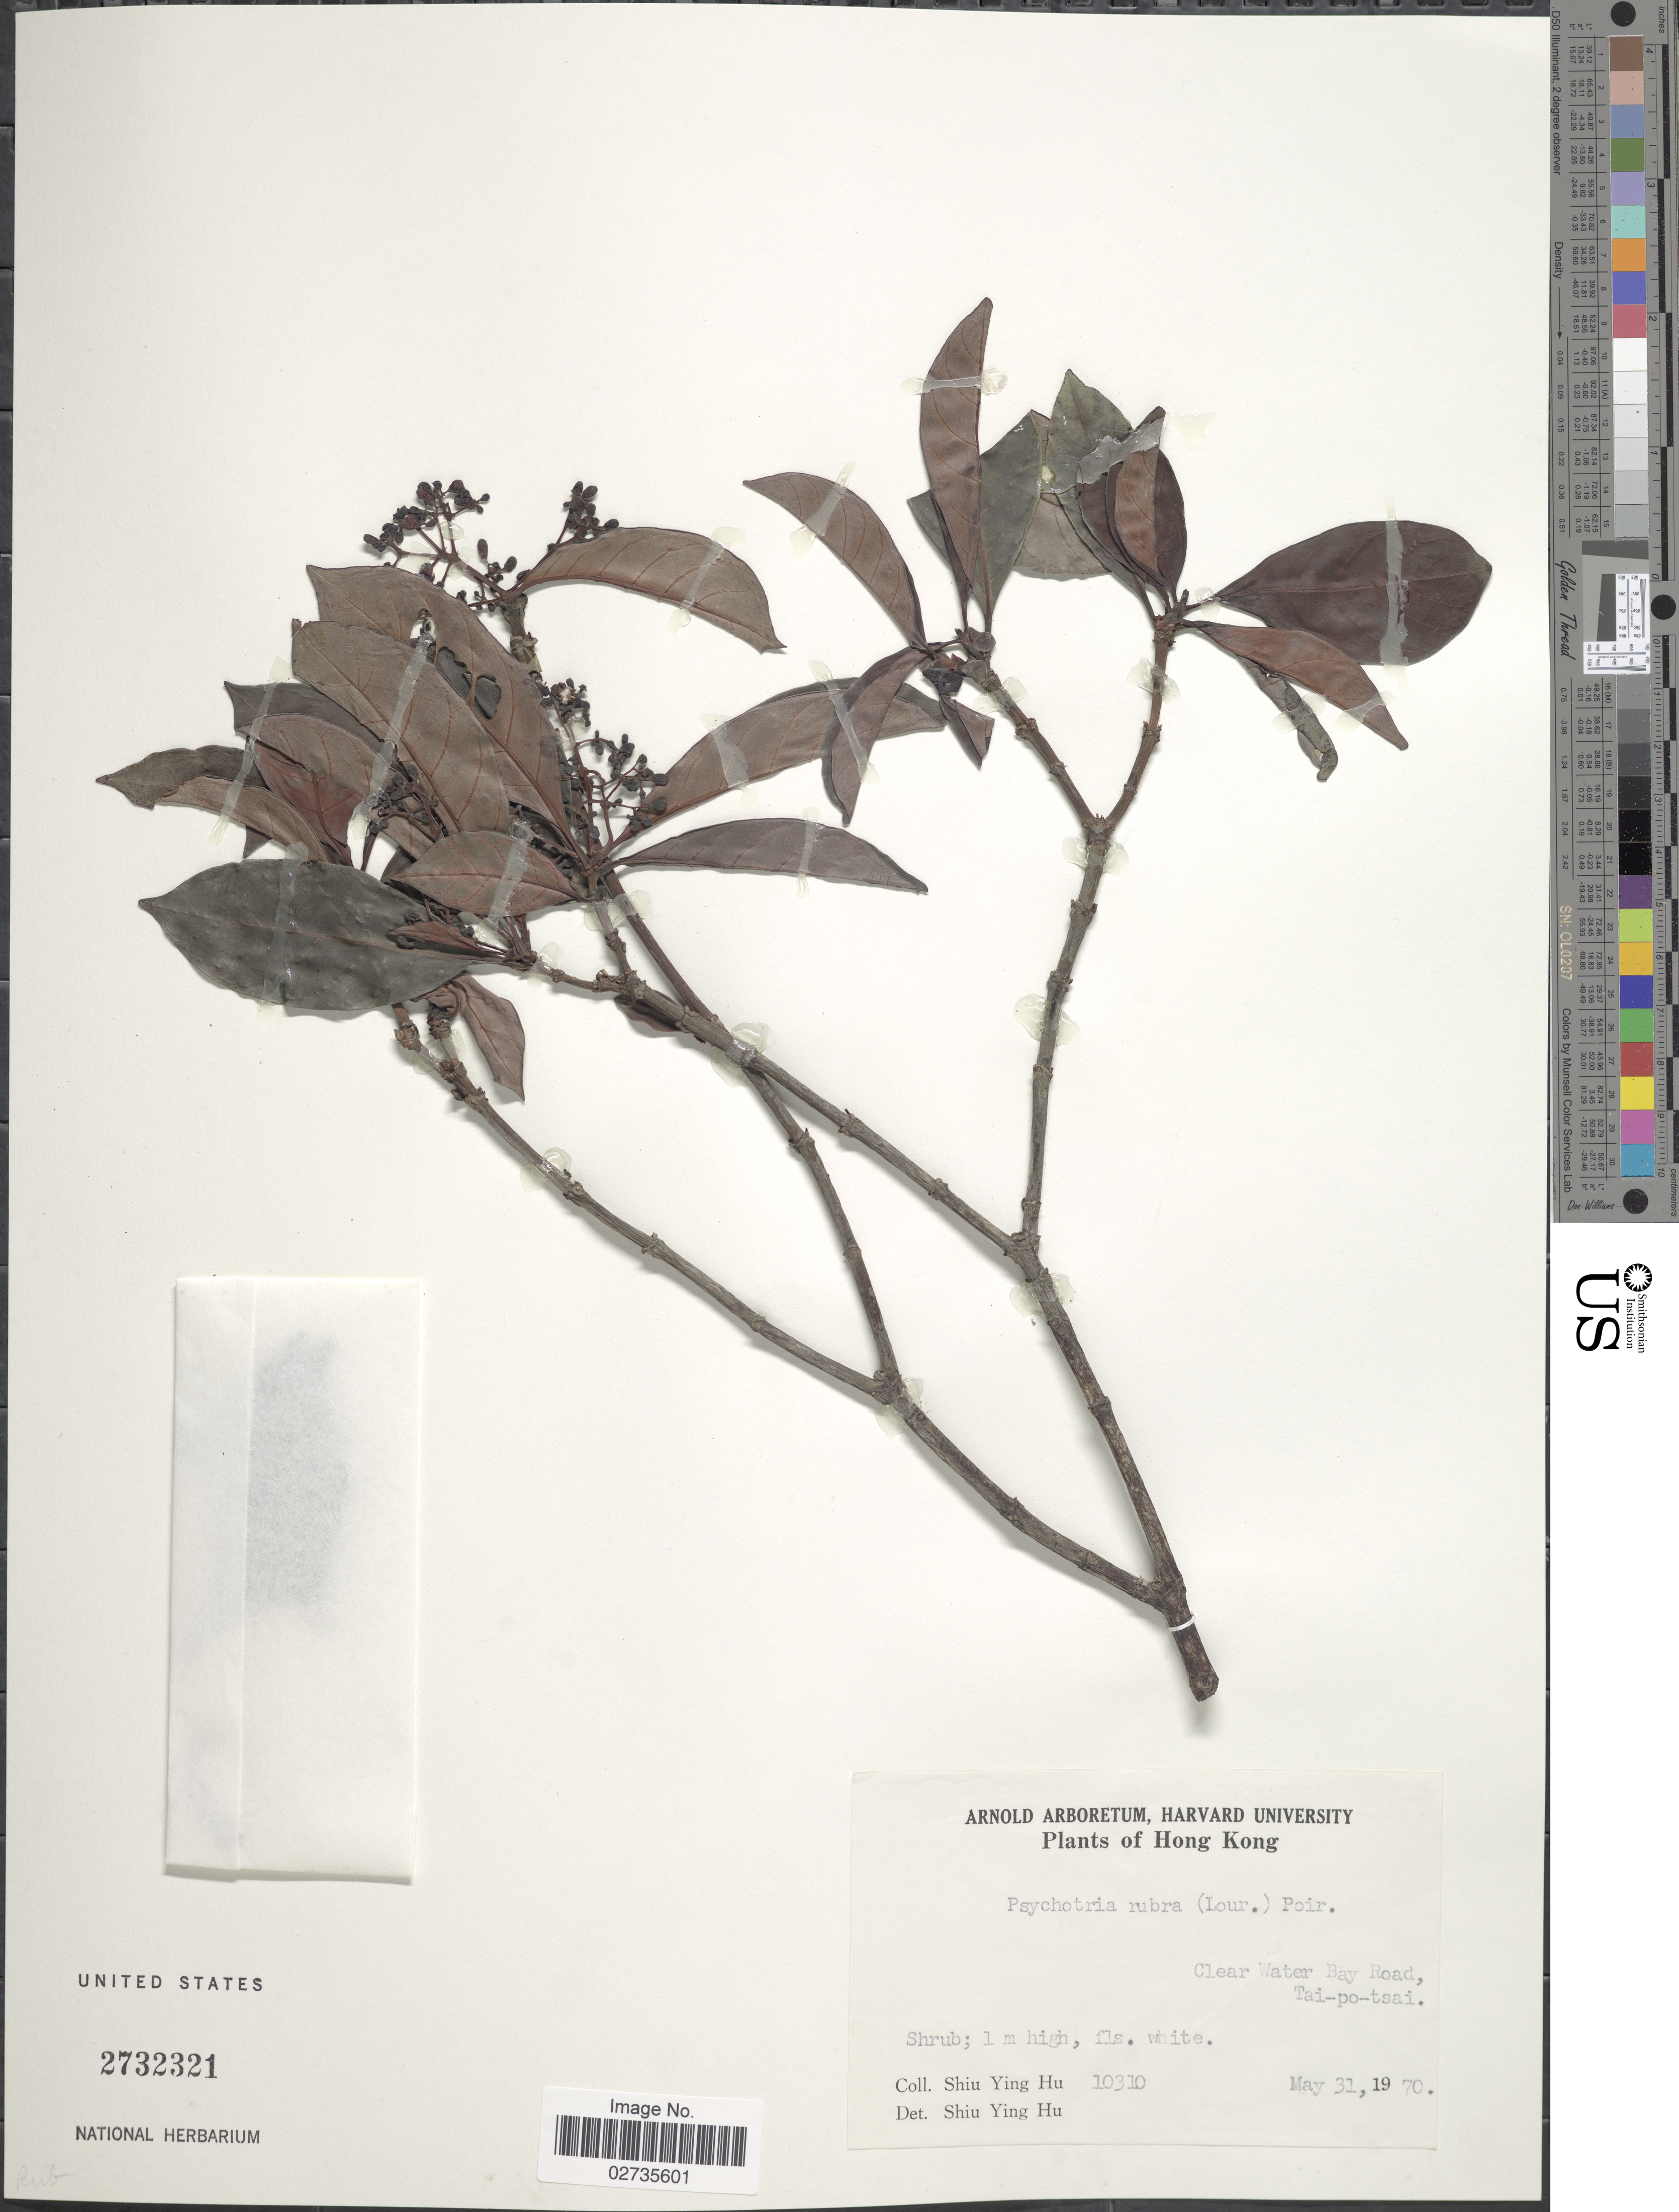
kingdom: Plantae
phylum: Tracheophyta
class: Magnoliopsida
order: Gentianales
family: Rubiaceae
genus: Psychotria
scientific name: Psychotria rubra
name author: (Lour.) Poir.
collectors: S. Y. Hu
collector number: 10310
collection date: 1970-05-31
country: China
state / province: Hong Kong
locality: Clear Water Bay Road, Tai-po-tsai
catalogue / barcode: US 2732321